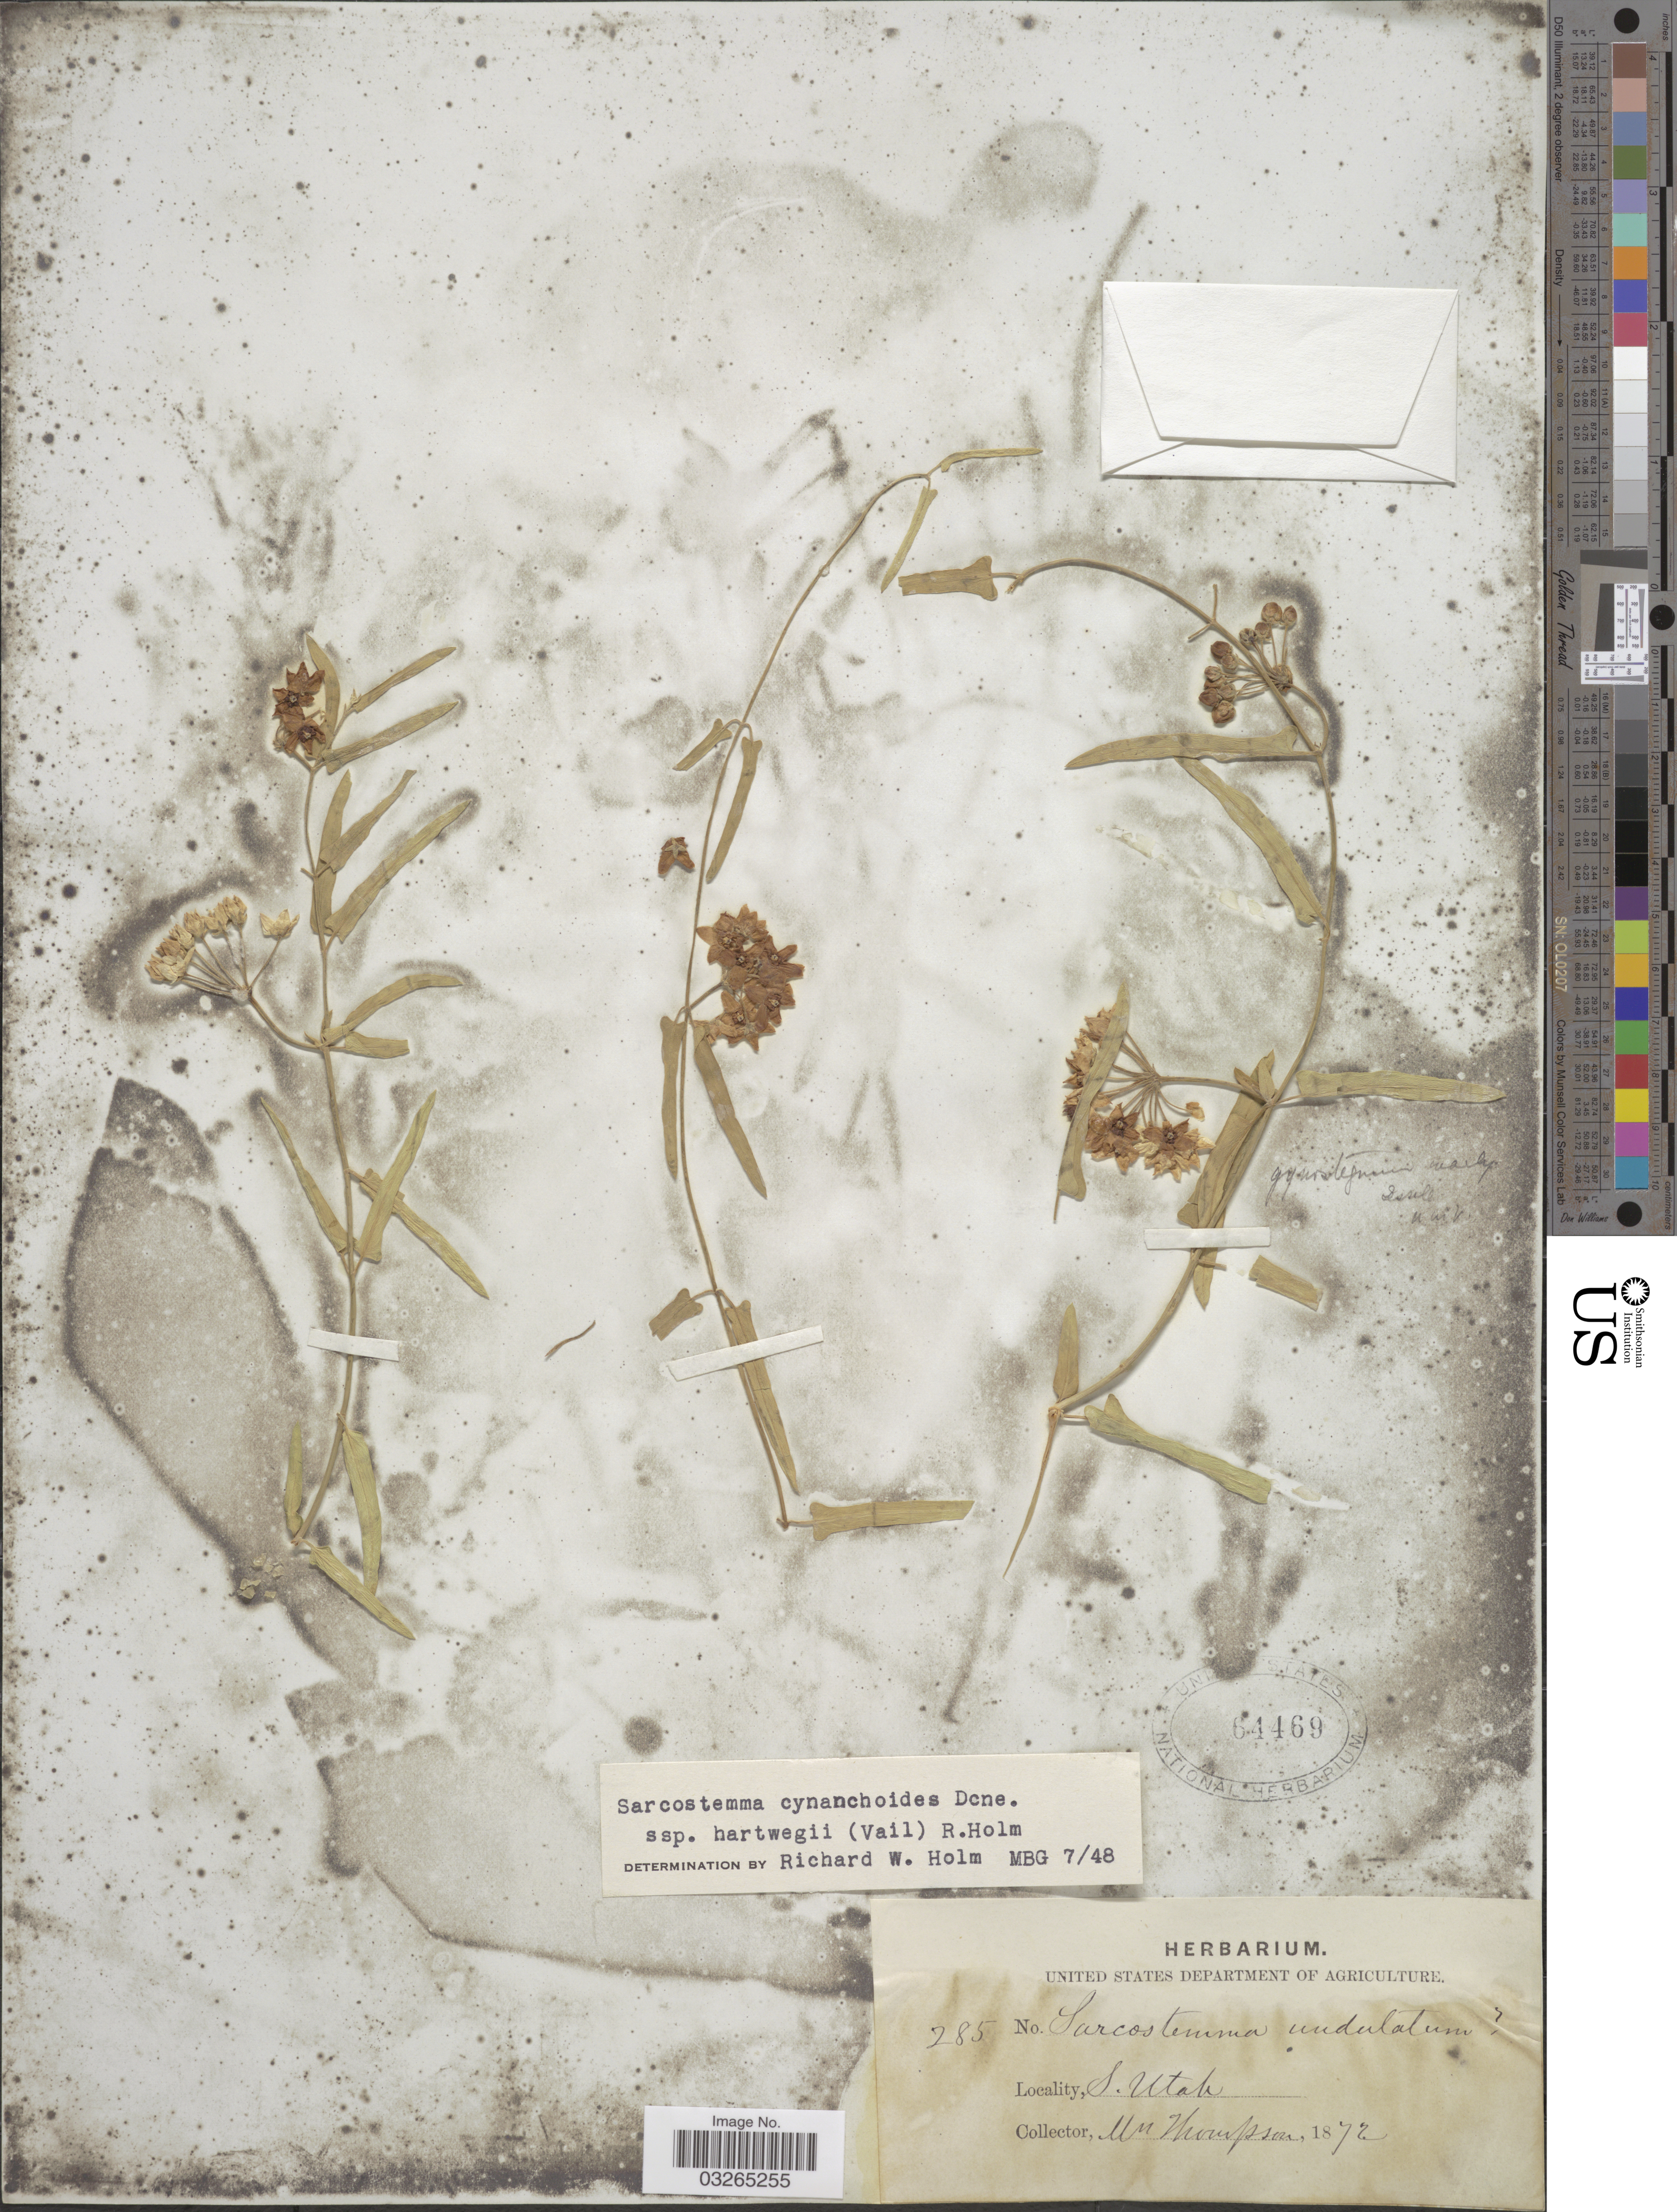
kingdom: Plantae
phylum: Tracheophyta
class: Magnoliopsida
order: Gentianales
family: Apocynaceae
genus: Sarcostemma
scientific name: Sarcostemma cynanchoides var. hartwegii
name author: (R.W. Holm) Shinners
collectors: W. Thompson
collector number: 285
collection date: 1872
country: United States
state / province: Utah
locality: S. Utah.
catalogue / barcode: US 64469